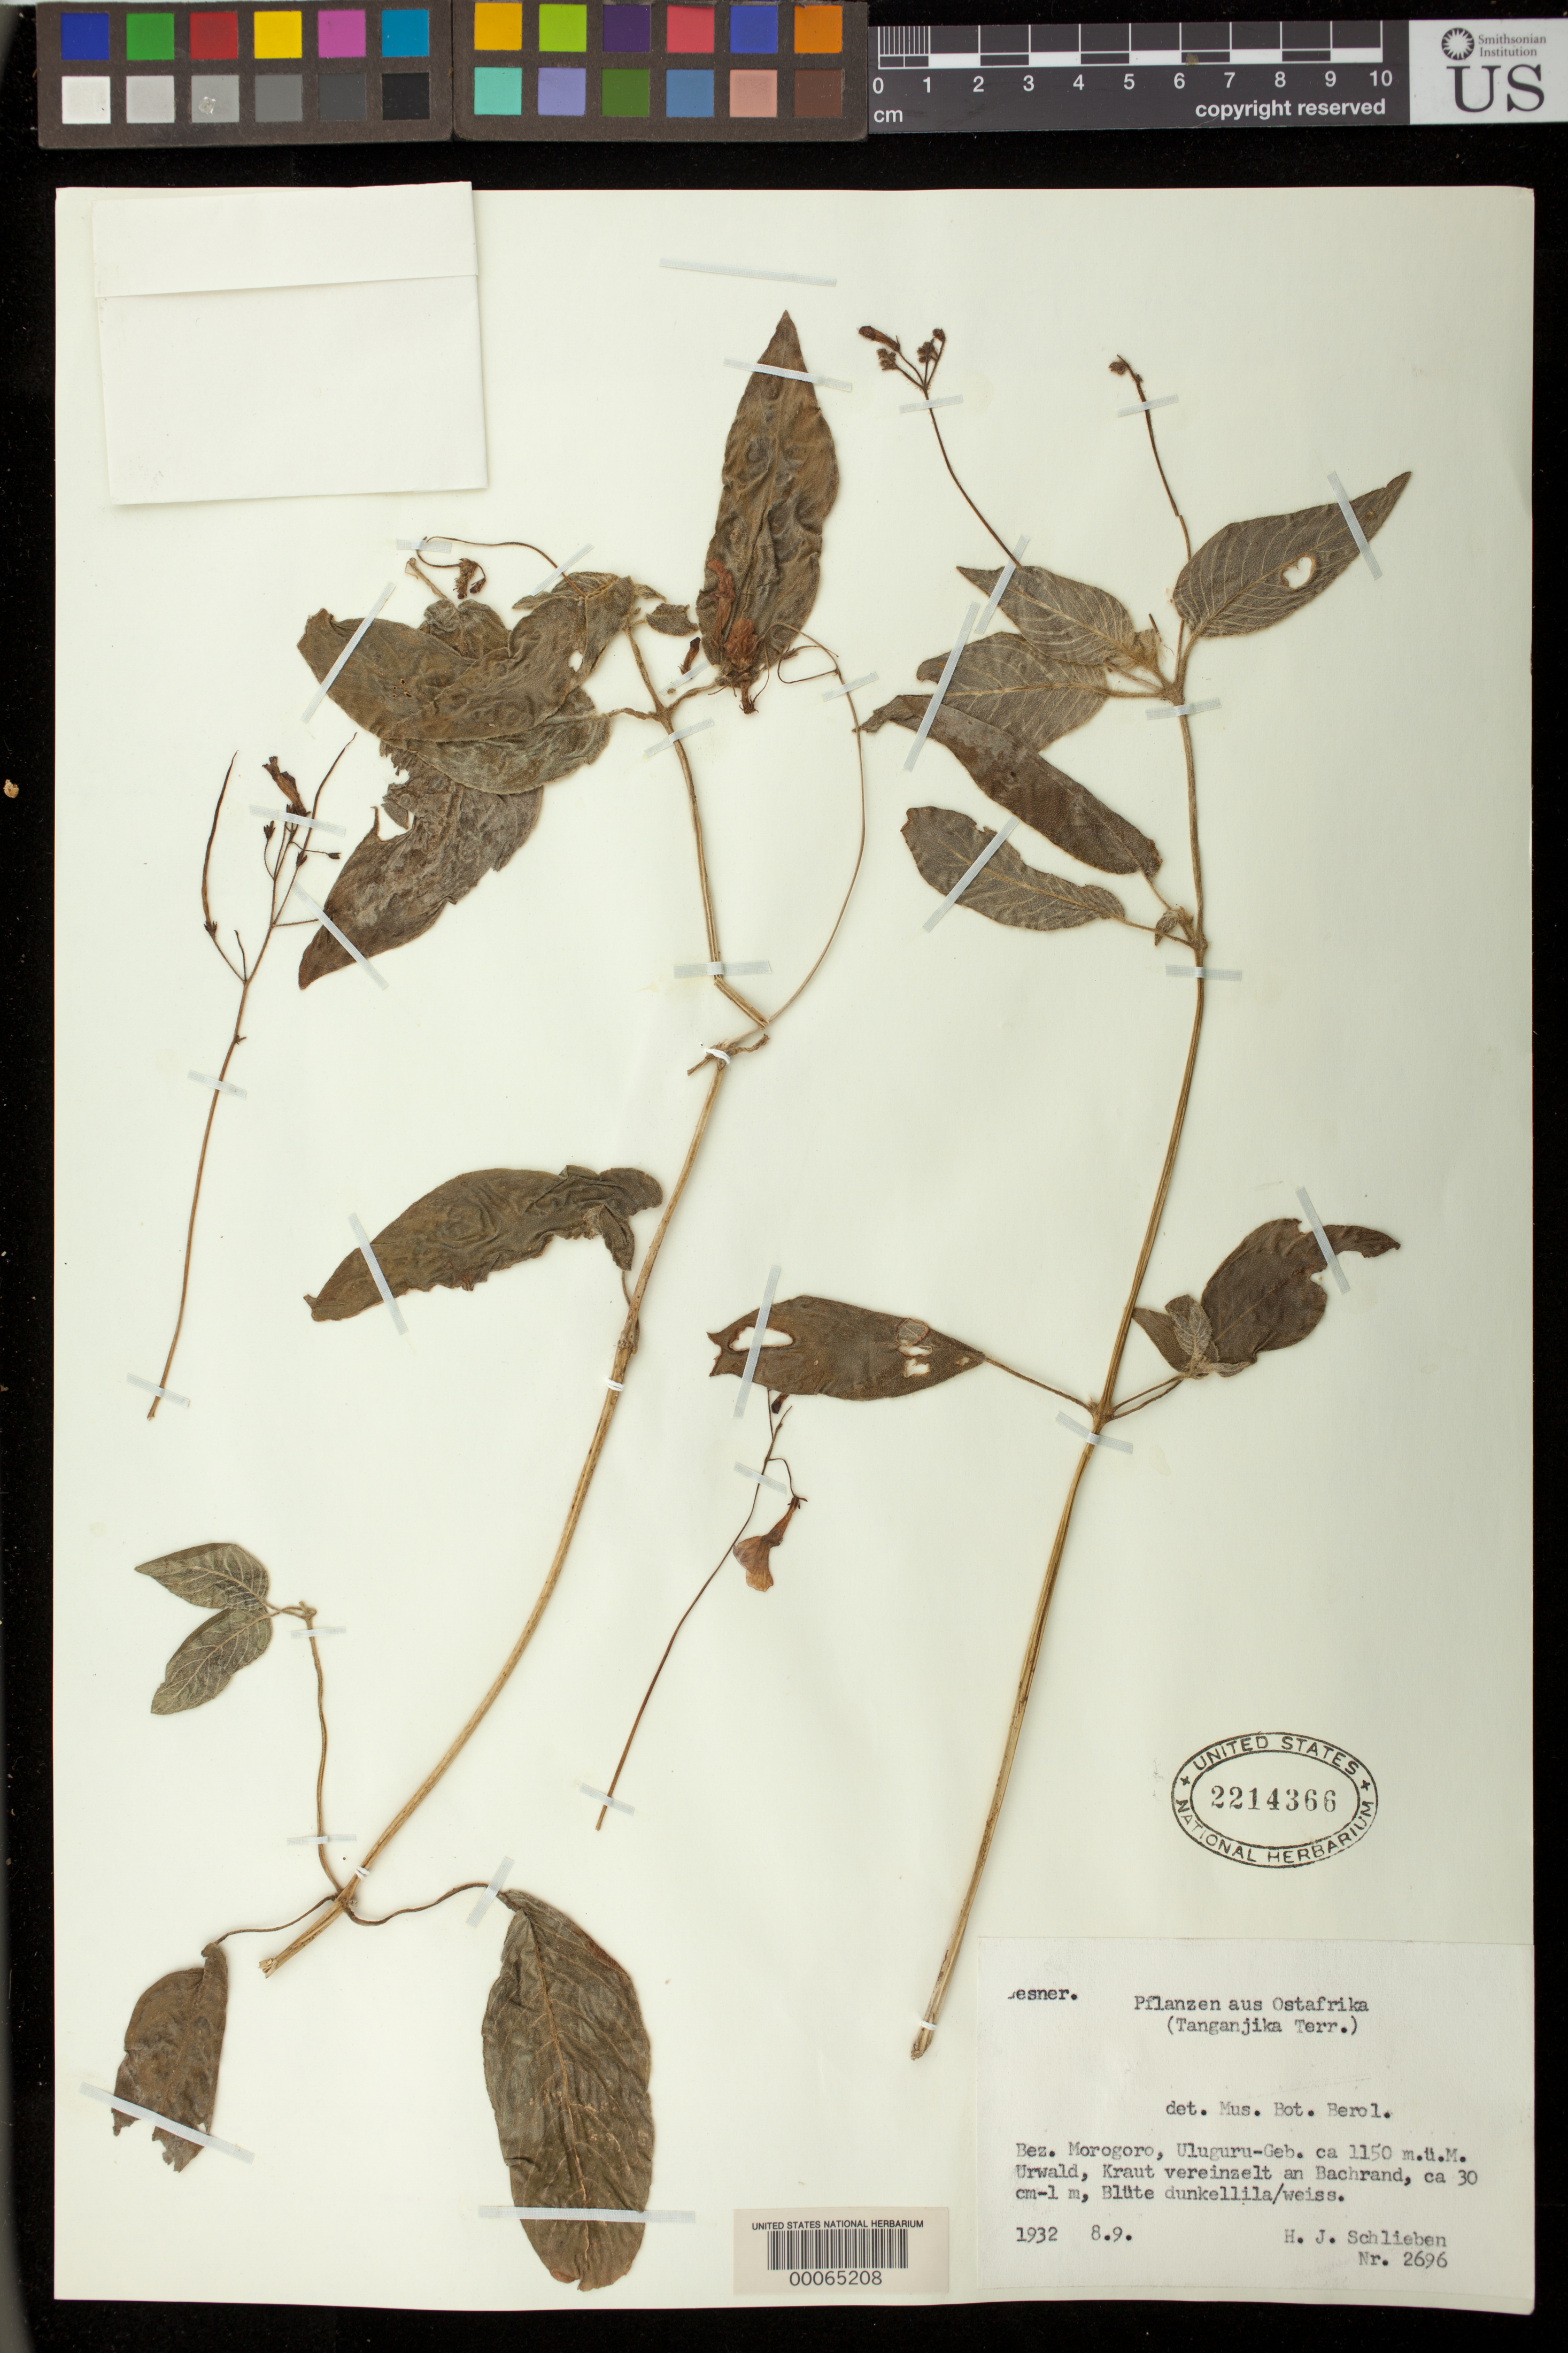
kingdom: Plantae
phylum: Tracheophyta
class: Magnoliopsida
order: Lamiales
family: Gesneriaceae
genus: Streptocarpus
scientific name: Streptocarpus glandulosissimus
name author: Engl.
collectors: H. J. Schlieben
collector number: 2696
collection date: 1932-08-09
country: Tanzania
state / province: Morogoro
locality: Bez. Morogoro, Uluguru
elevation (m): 1150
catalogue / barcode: US 2214366